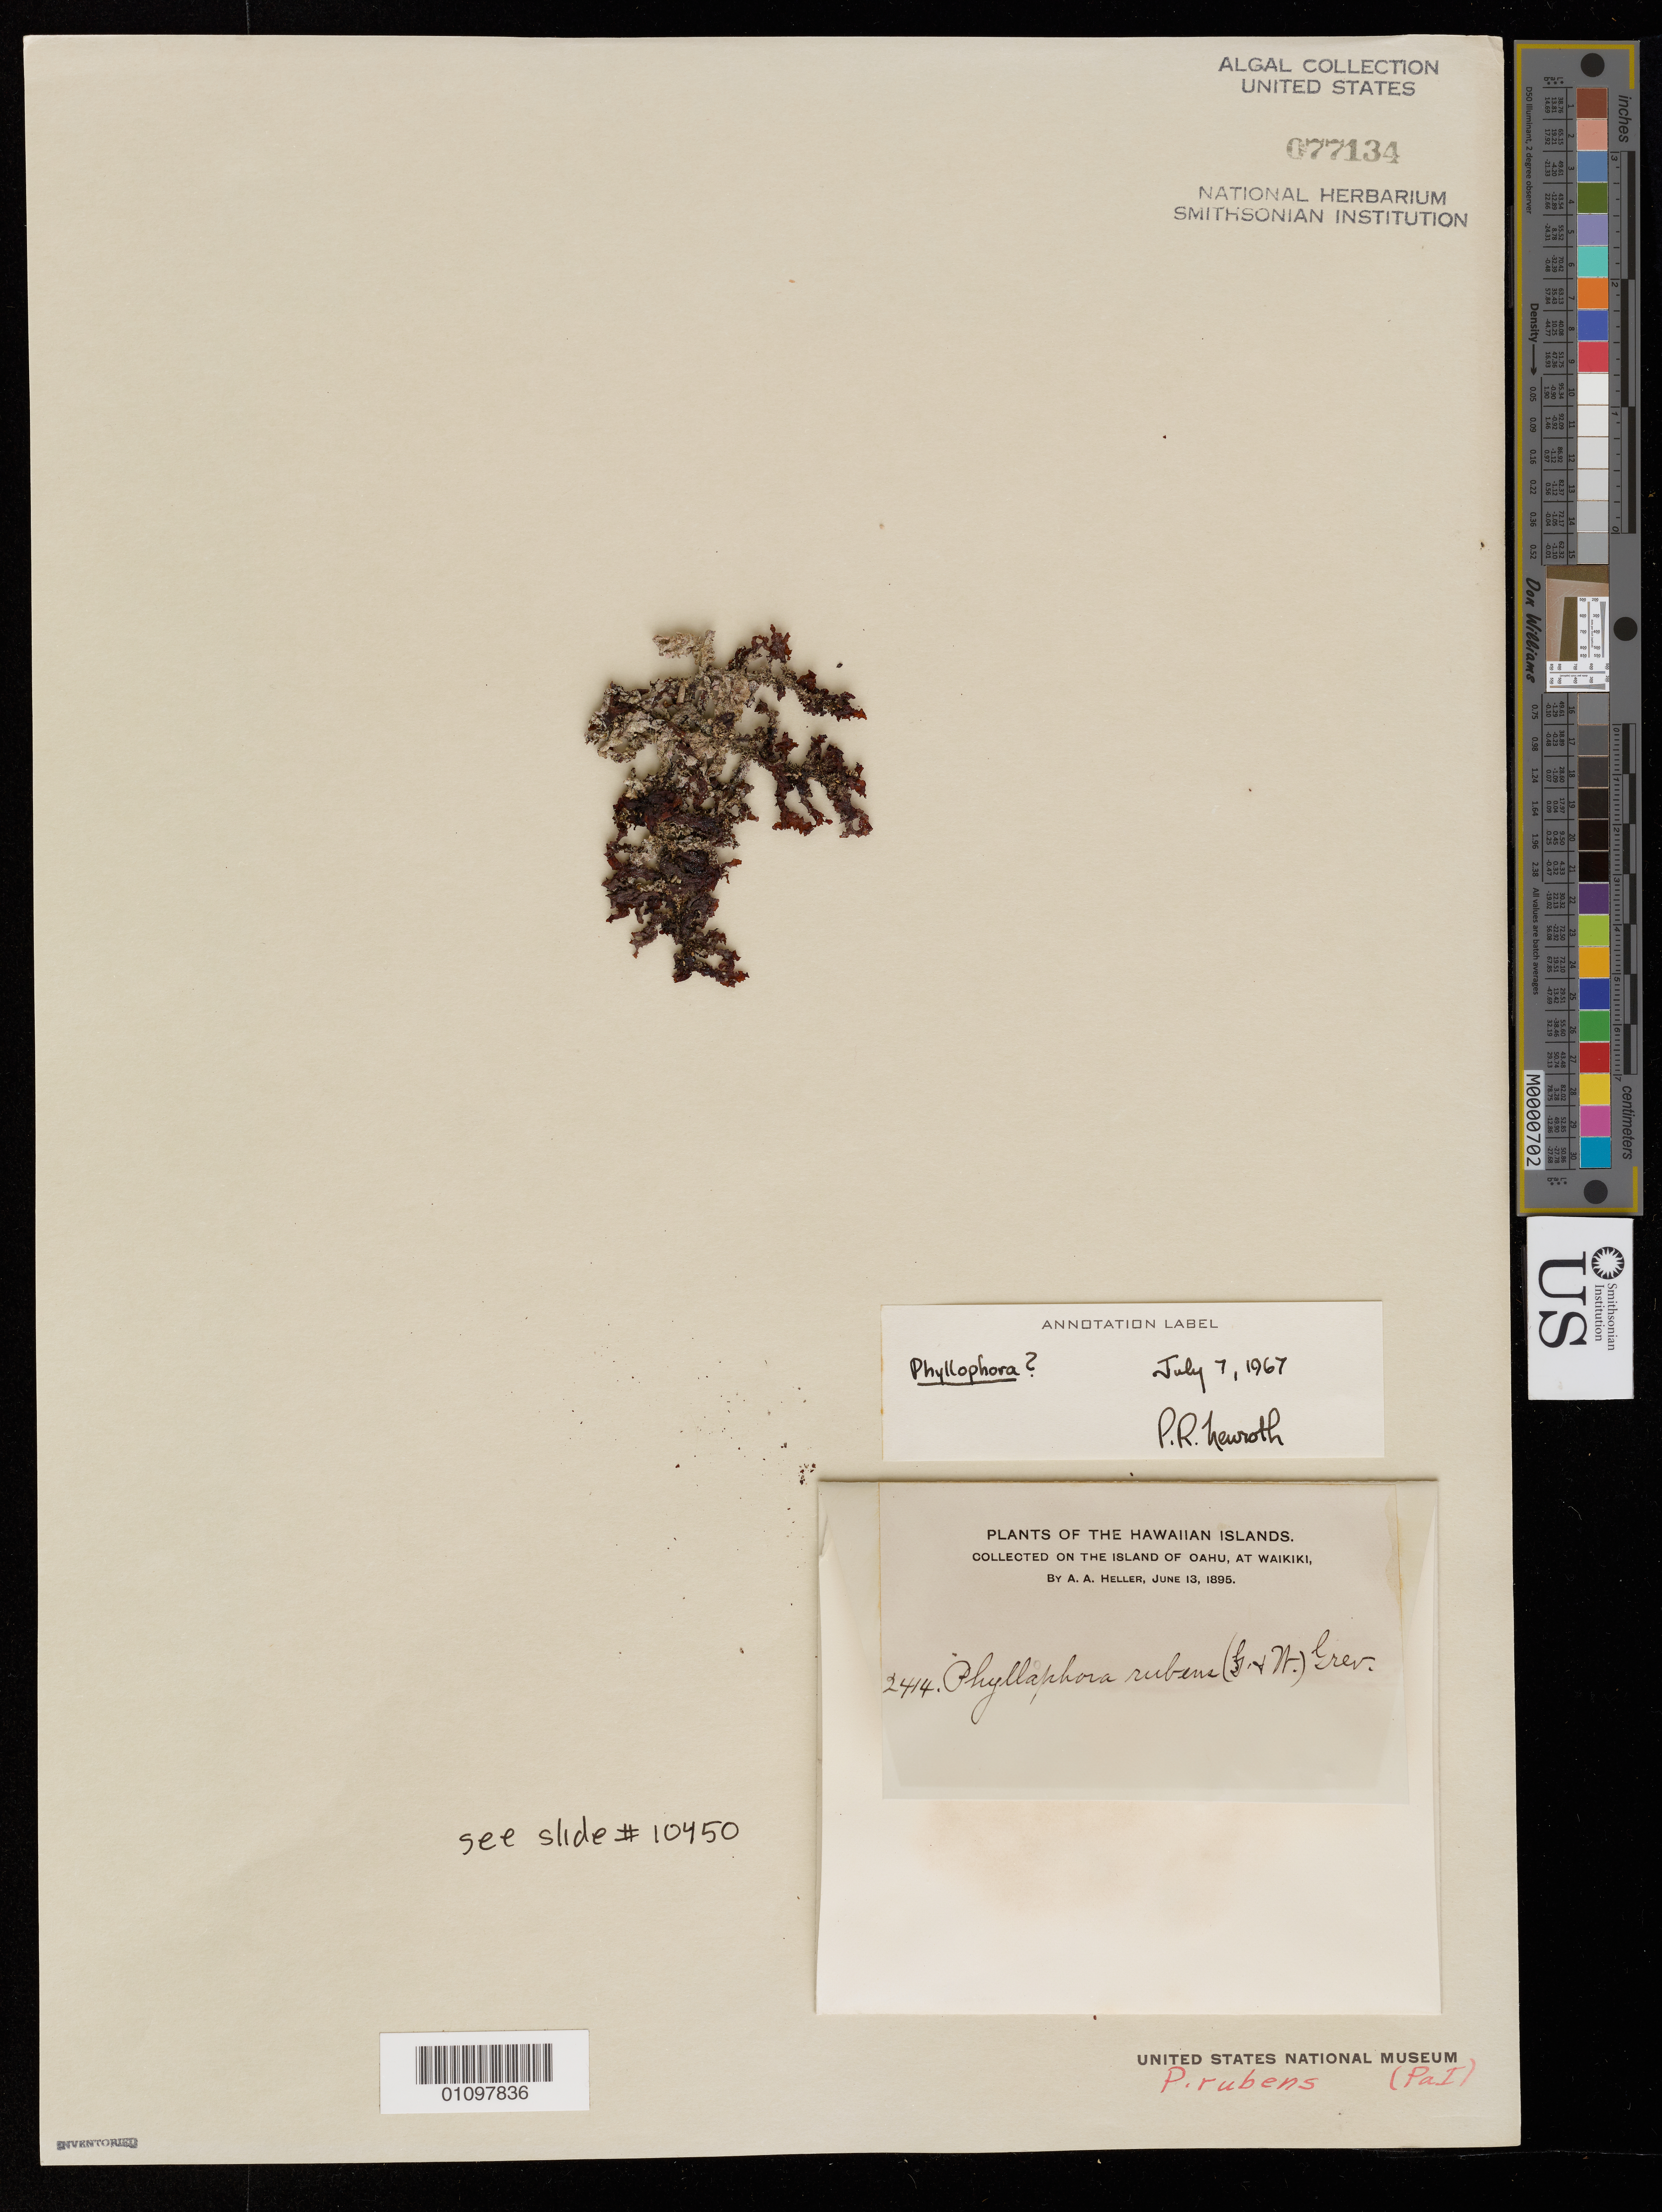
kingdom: Plantae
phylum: Rhodophyta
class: Florideophyceae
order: Gigartinales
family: Phyllophoraceae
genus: Phyllophora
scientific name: Phyllophora sp.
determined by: Newroth, P. R.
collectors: A. A. Heller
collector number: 2414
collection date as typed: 13 Jun 1895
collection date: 1895-06-13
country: United States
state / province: Hawaii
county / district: Honolulu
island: Oahu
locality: Waikiki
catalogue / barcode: US 77134